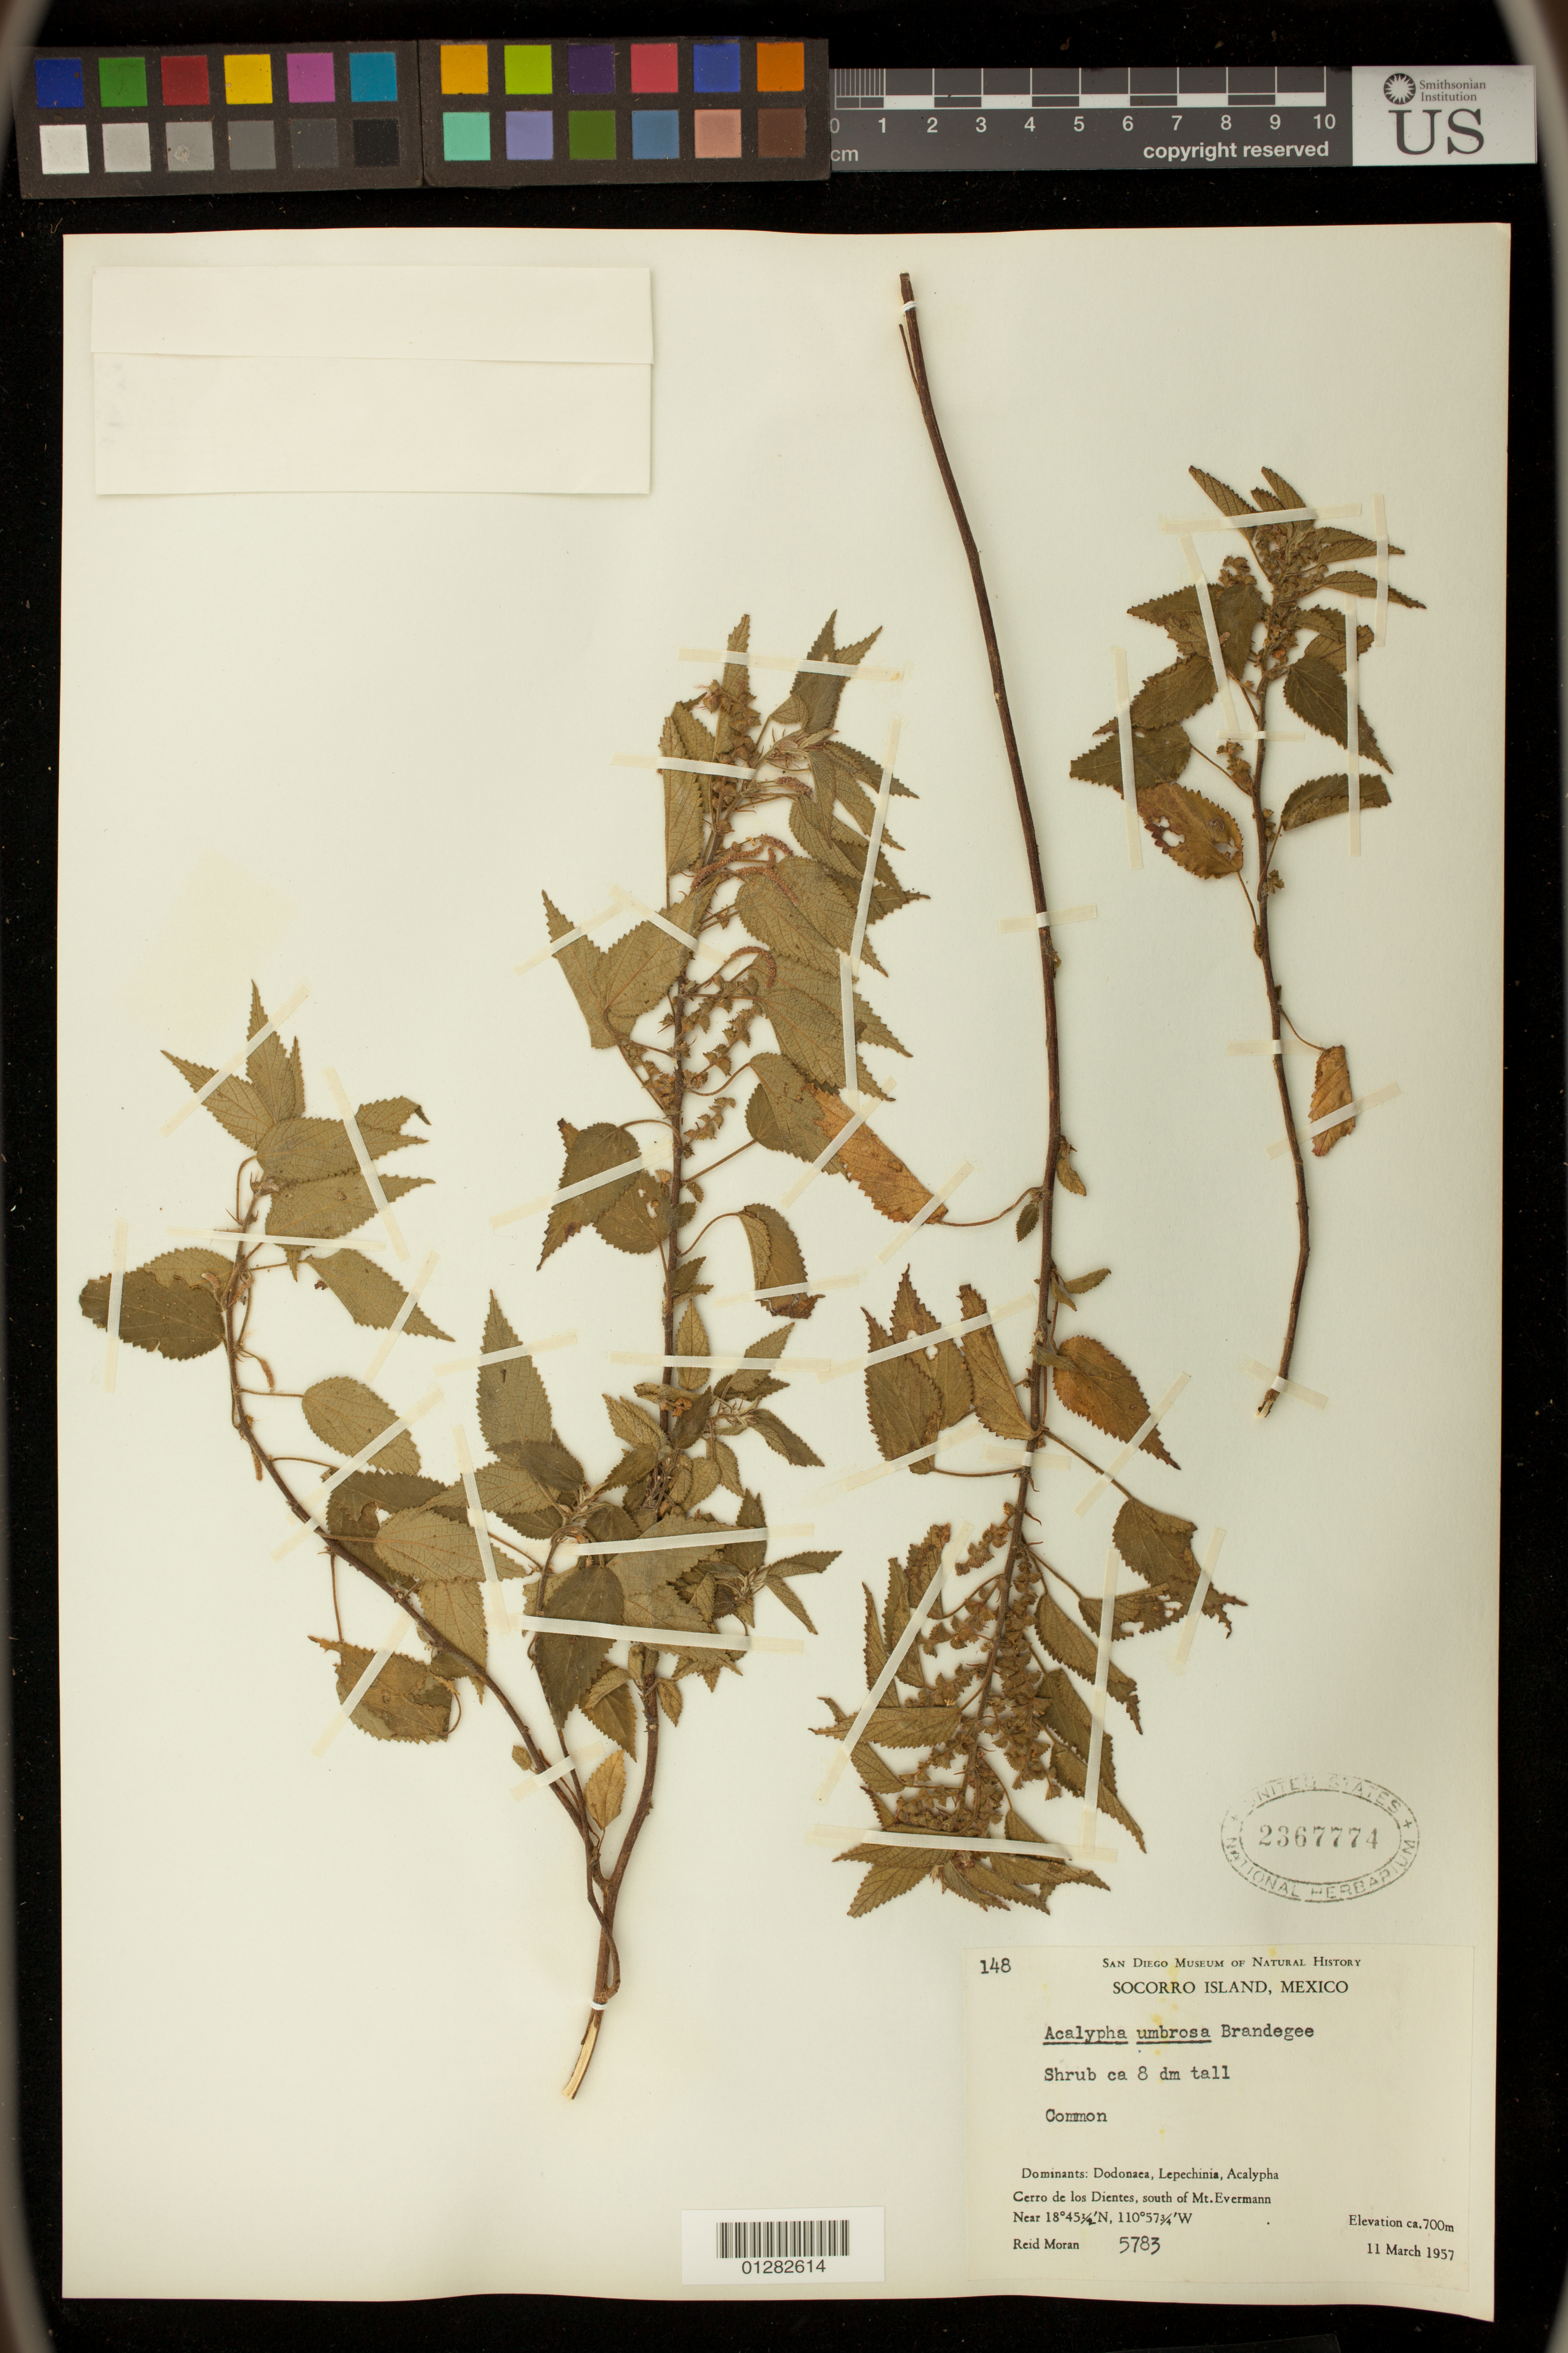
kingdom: Plantae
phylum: Tracheophyta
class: Magnoliopsida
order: Malpighiales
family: Euphorbiaceae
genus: Acalypha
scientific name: Acalypha umbrosa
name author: Brandegee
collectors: J. N. Rose, P. C. Standley & P. G. Russell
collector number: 5783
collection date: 1957-03-11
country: Mexico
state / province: Colima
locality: Socorro Island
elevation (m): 700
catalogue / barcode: US 2367774